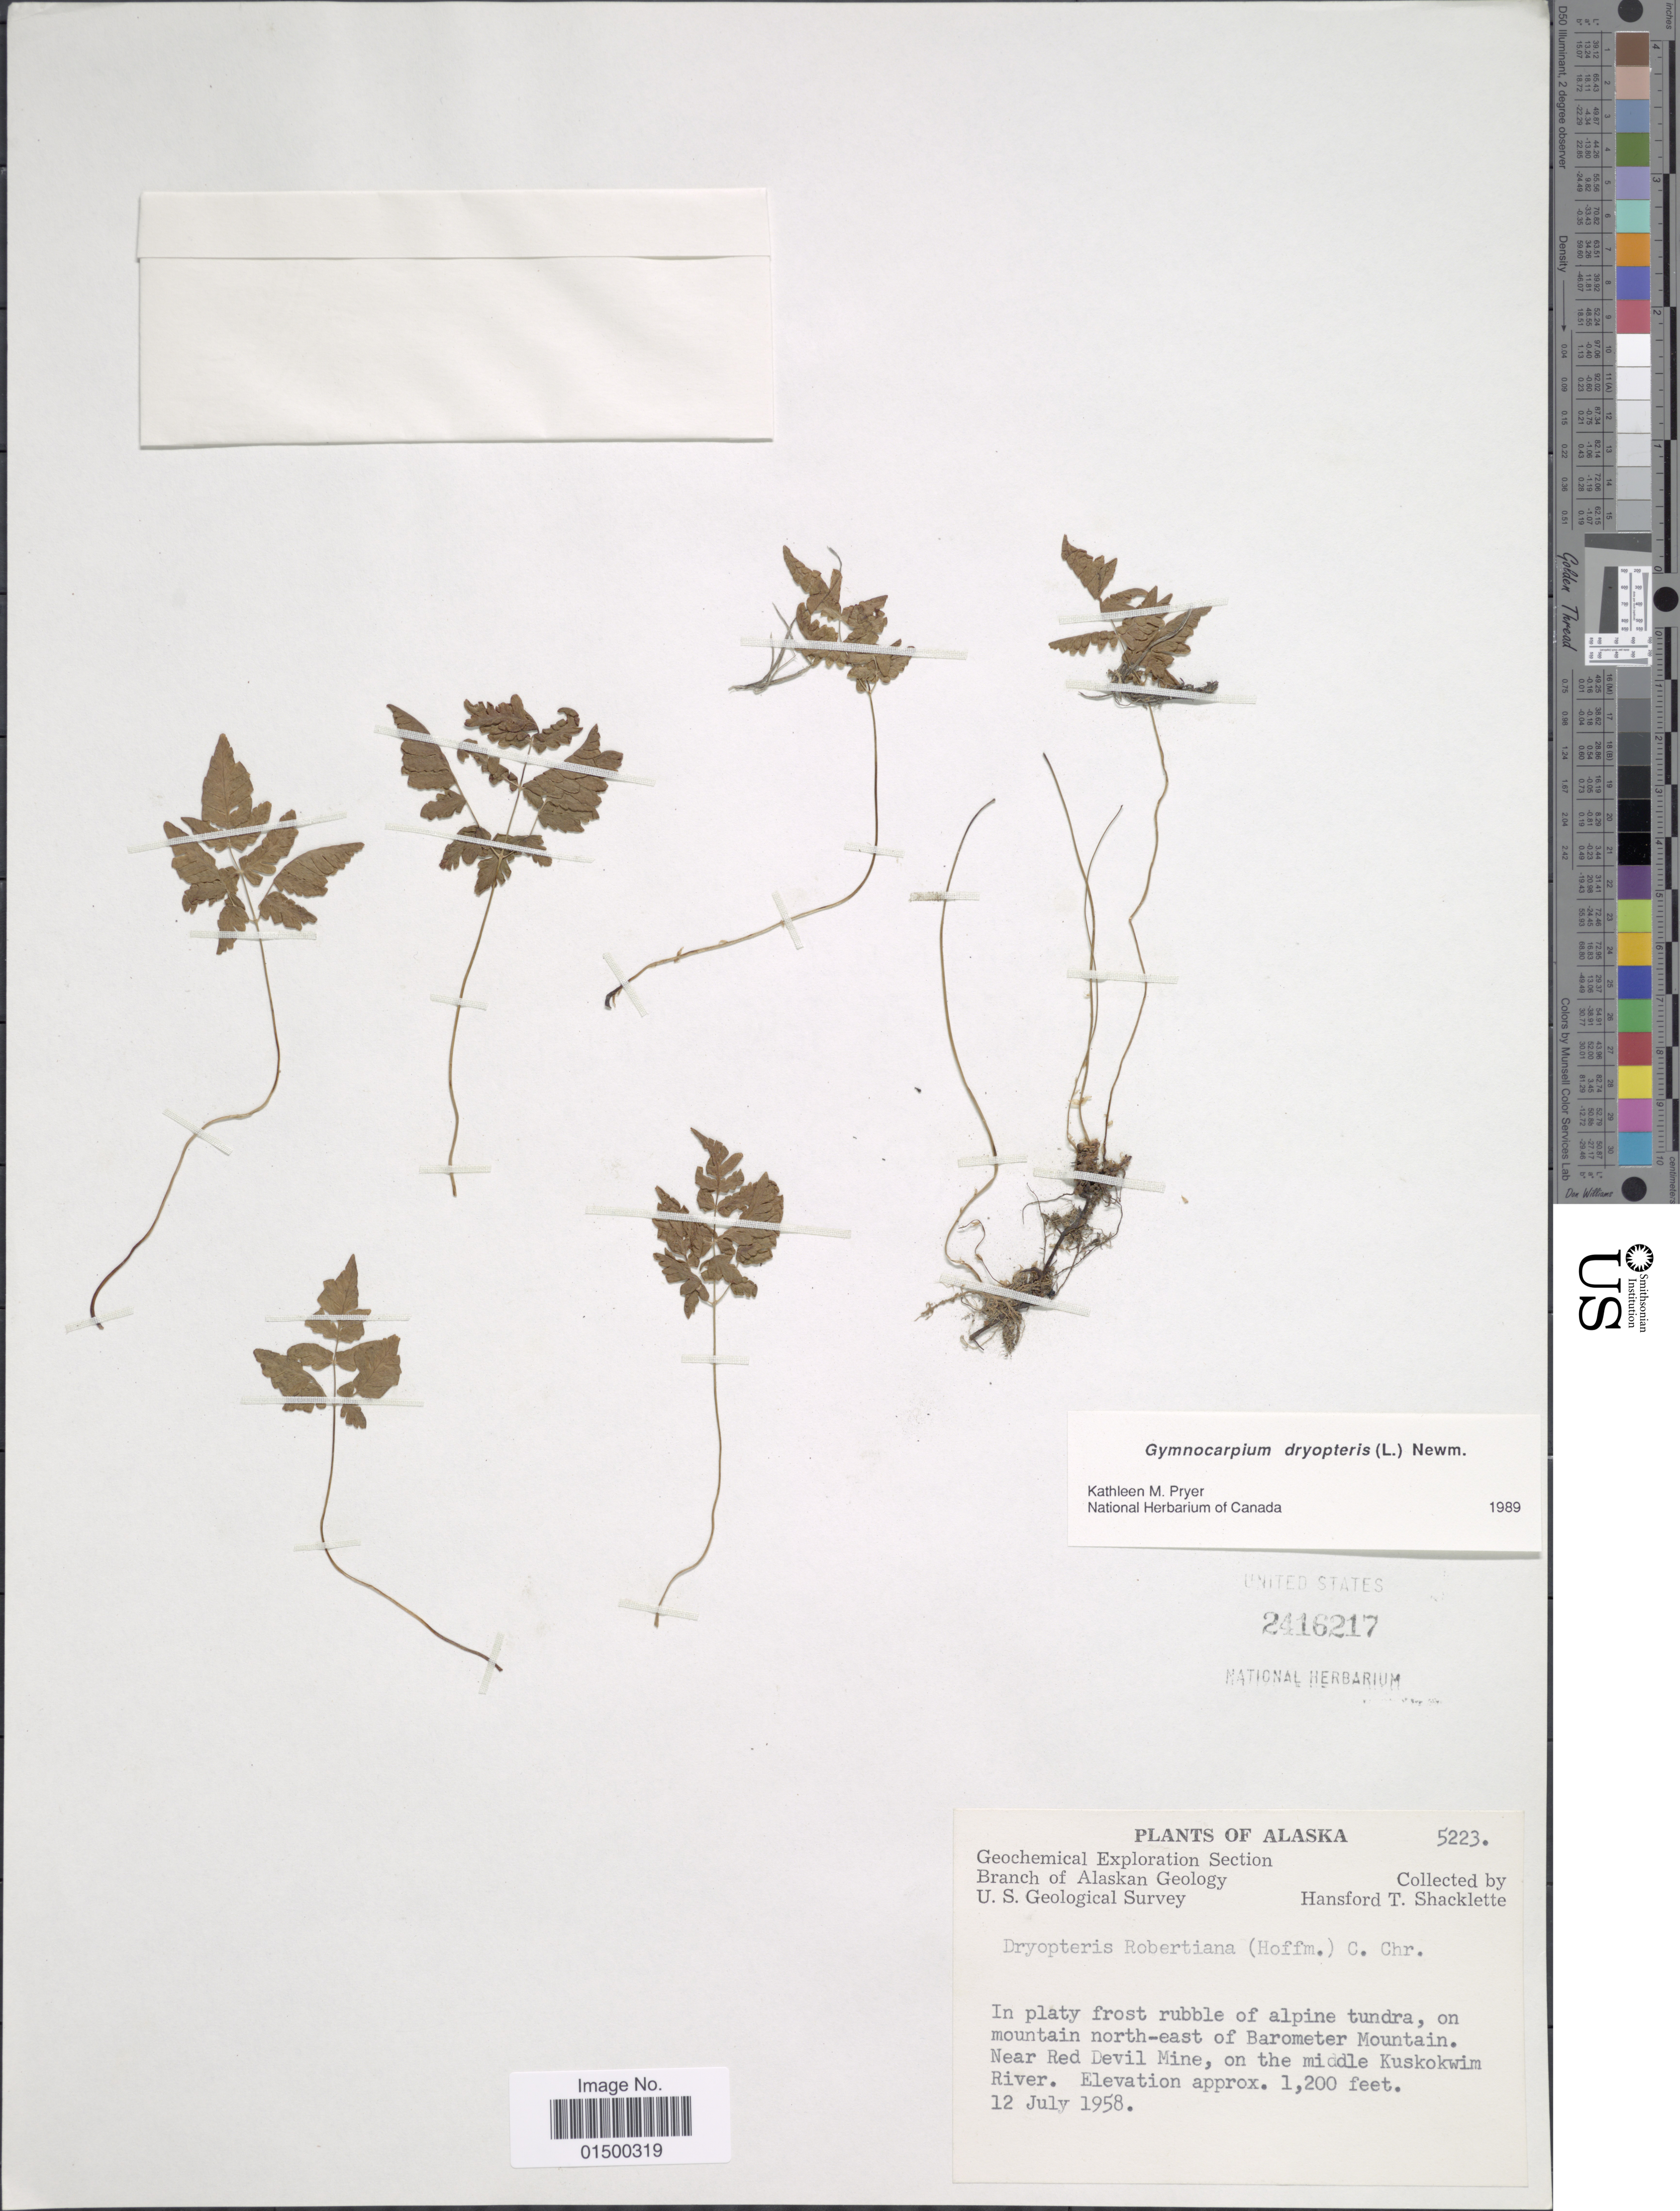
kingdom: Plantae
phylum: Tracheophyta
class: Polypodiopsida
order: Polypodiales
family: Cystopteridaceae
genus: Gymnocarpium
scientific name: Gymnocarpium dryopteris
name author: (L.) Newman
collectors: H. Shacklette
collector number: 5223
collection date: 1958-07-12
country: United States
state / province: Alaska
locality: On mountain north-east of Barometer Mountain. Near Red Devil Mine, on the middle Kuskokwim River.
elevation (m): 366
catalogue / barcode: US 2416217